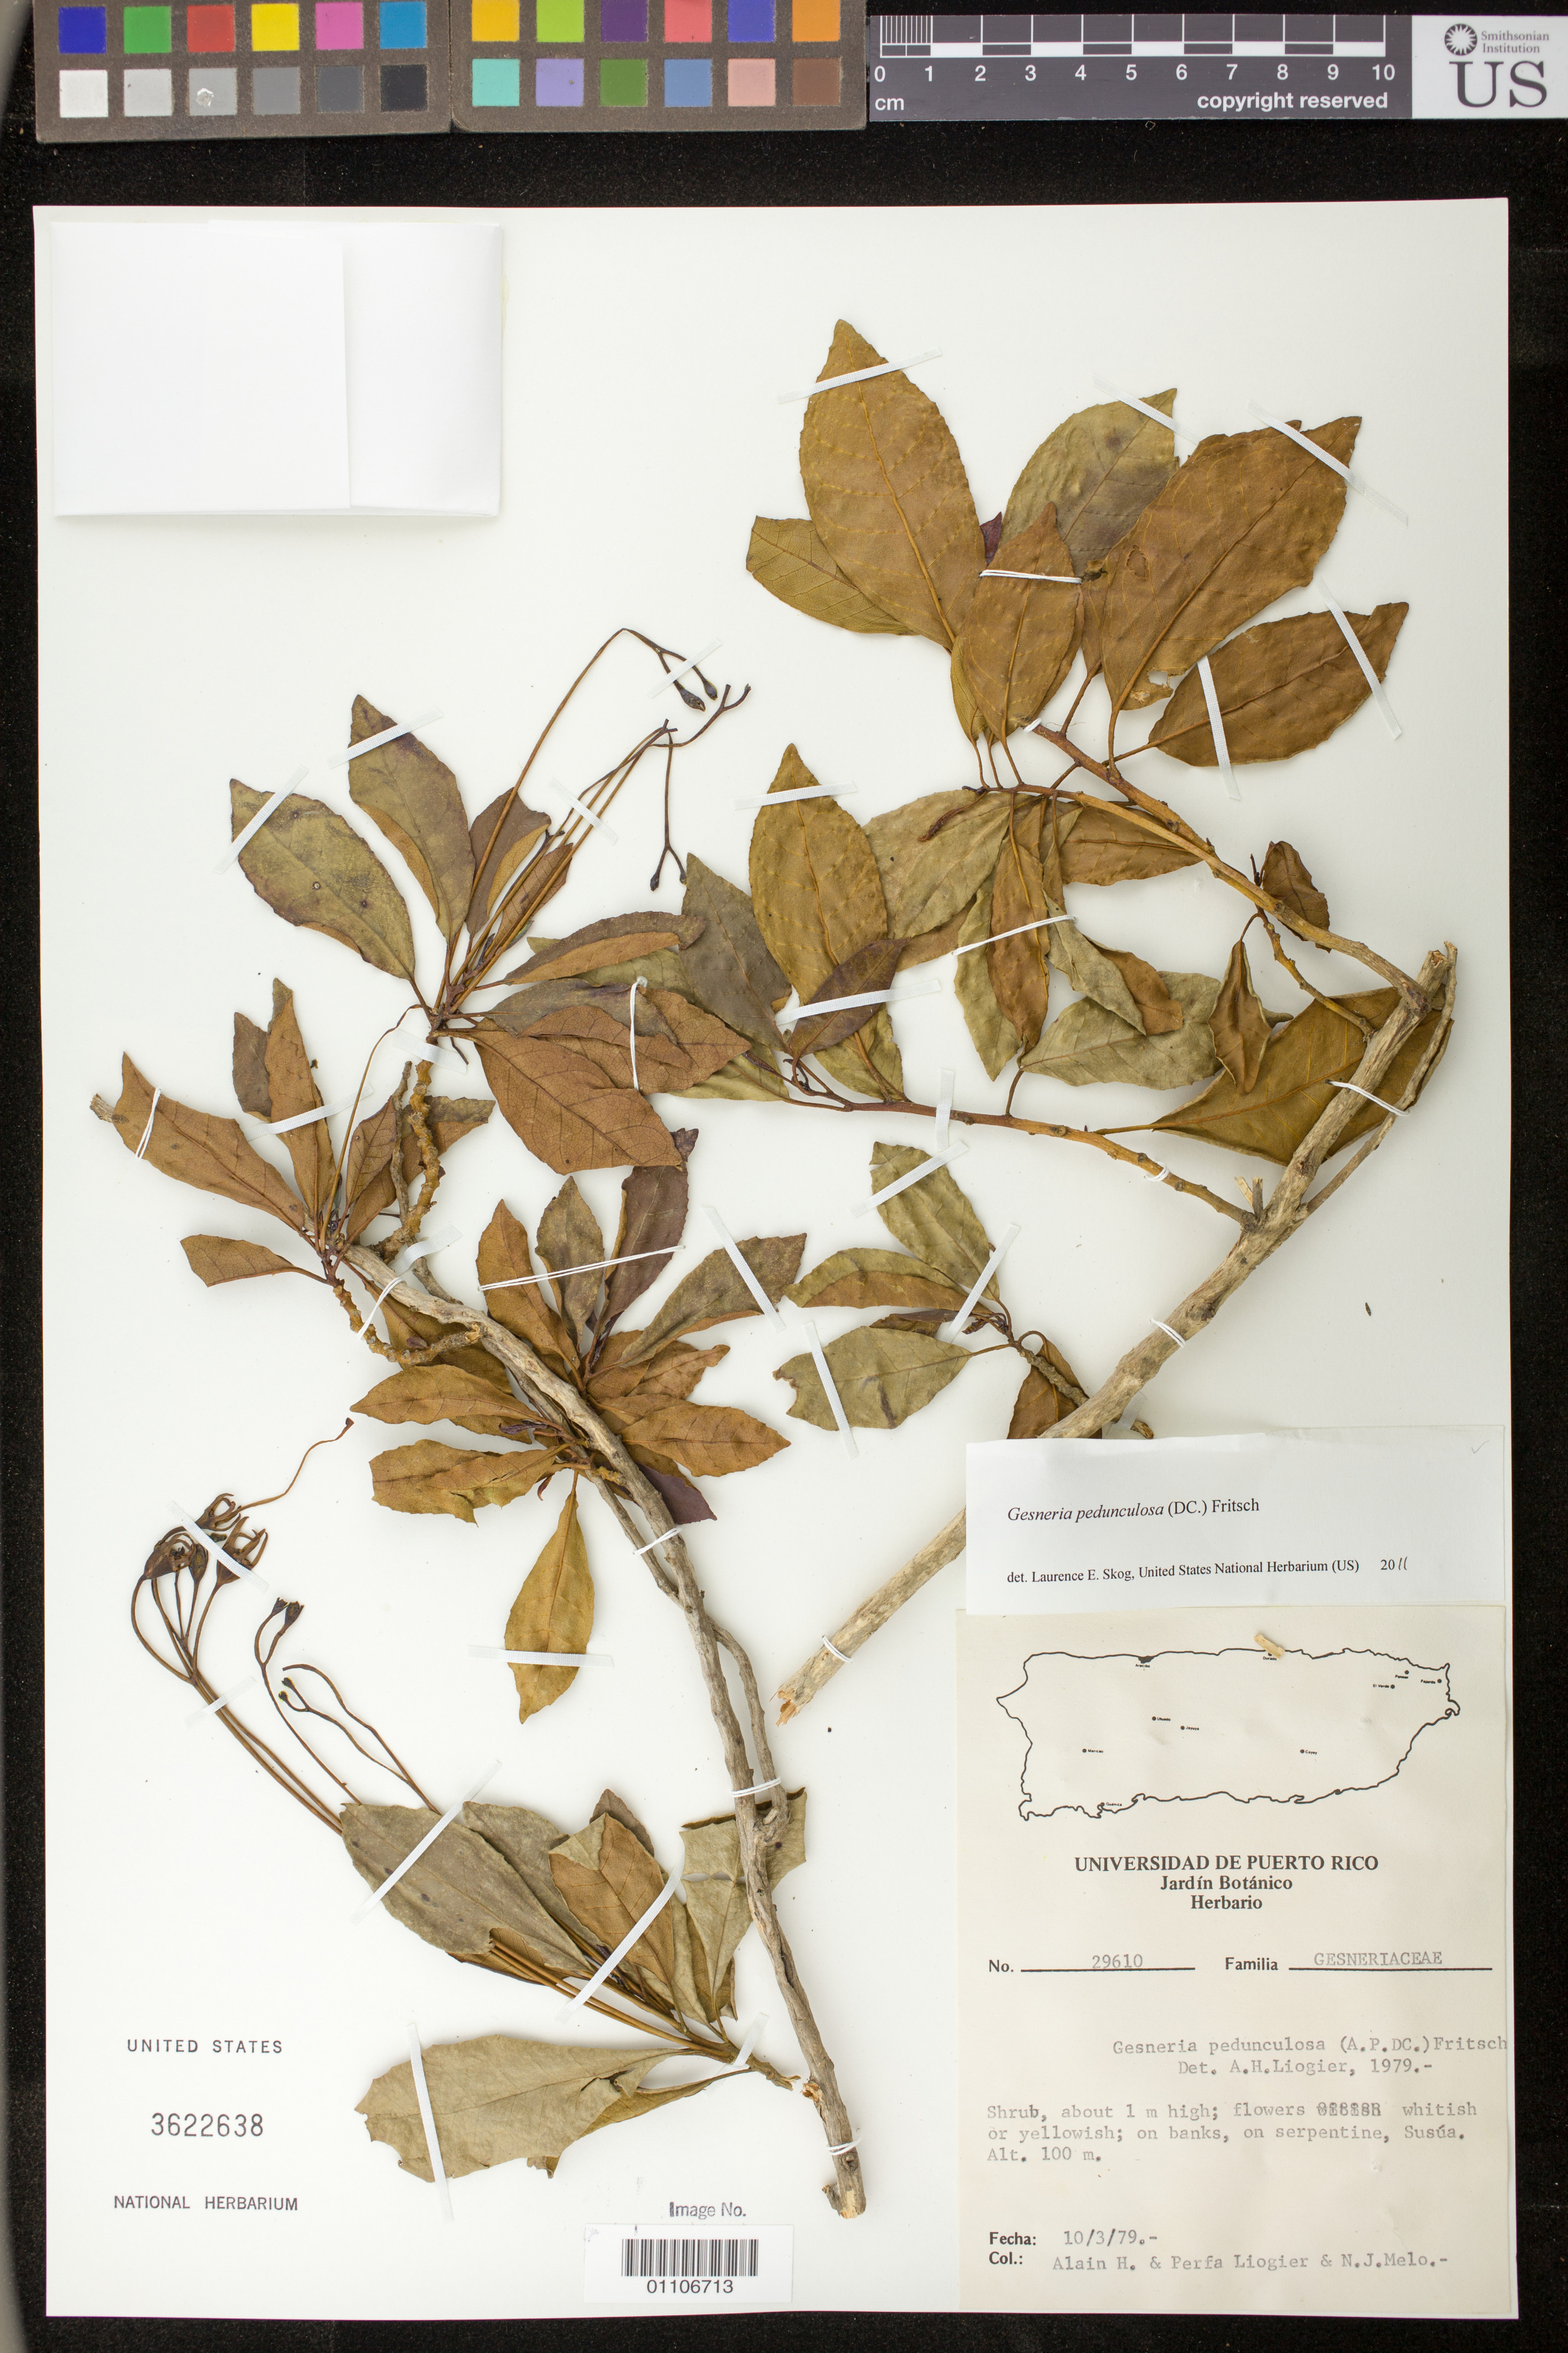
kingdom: Plantae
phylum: Tracheophyta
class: Magnoliopsida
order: Lamiales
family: Gesneriaceae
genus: Gesneria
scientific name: Gesneria pedunculosa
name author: (DC.) Fritsch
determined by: Skog, Laurence E.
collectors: A. H. Liogier, M. P. Liogier & N. Melo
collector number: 29610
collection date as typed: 10 Mar 1979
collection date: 1979-03-10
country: Puerto Rico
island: Puerto Rico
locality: Susua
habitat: On banks, on serpentine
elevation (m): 100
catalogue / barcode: US 3622638